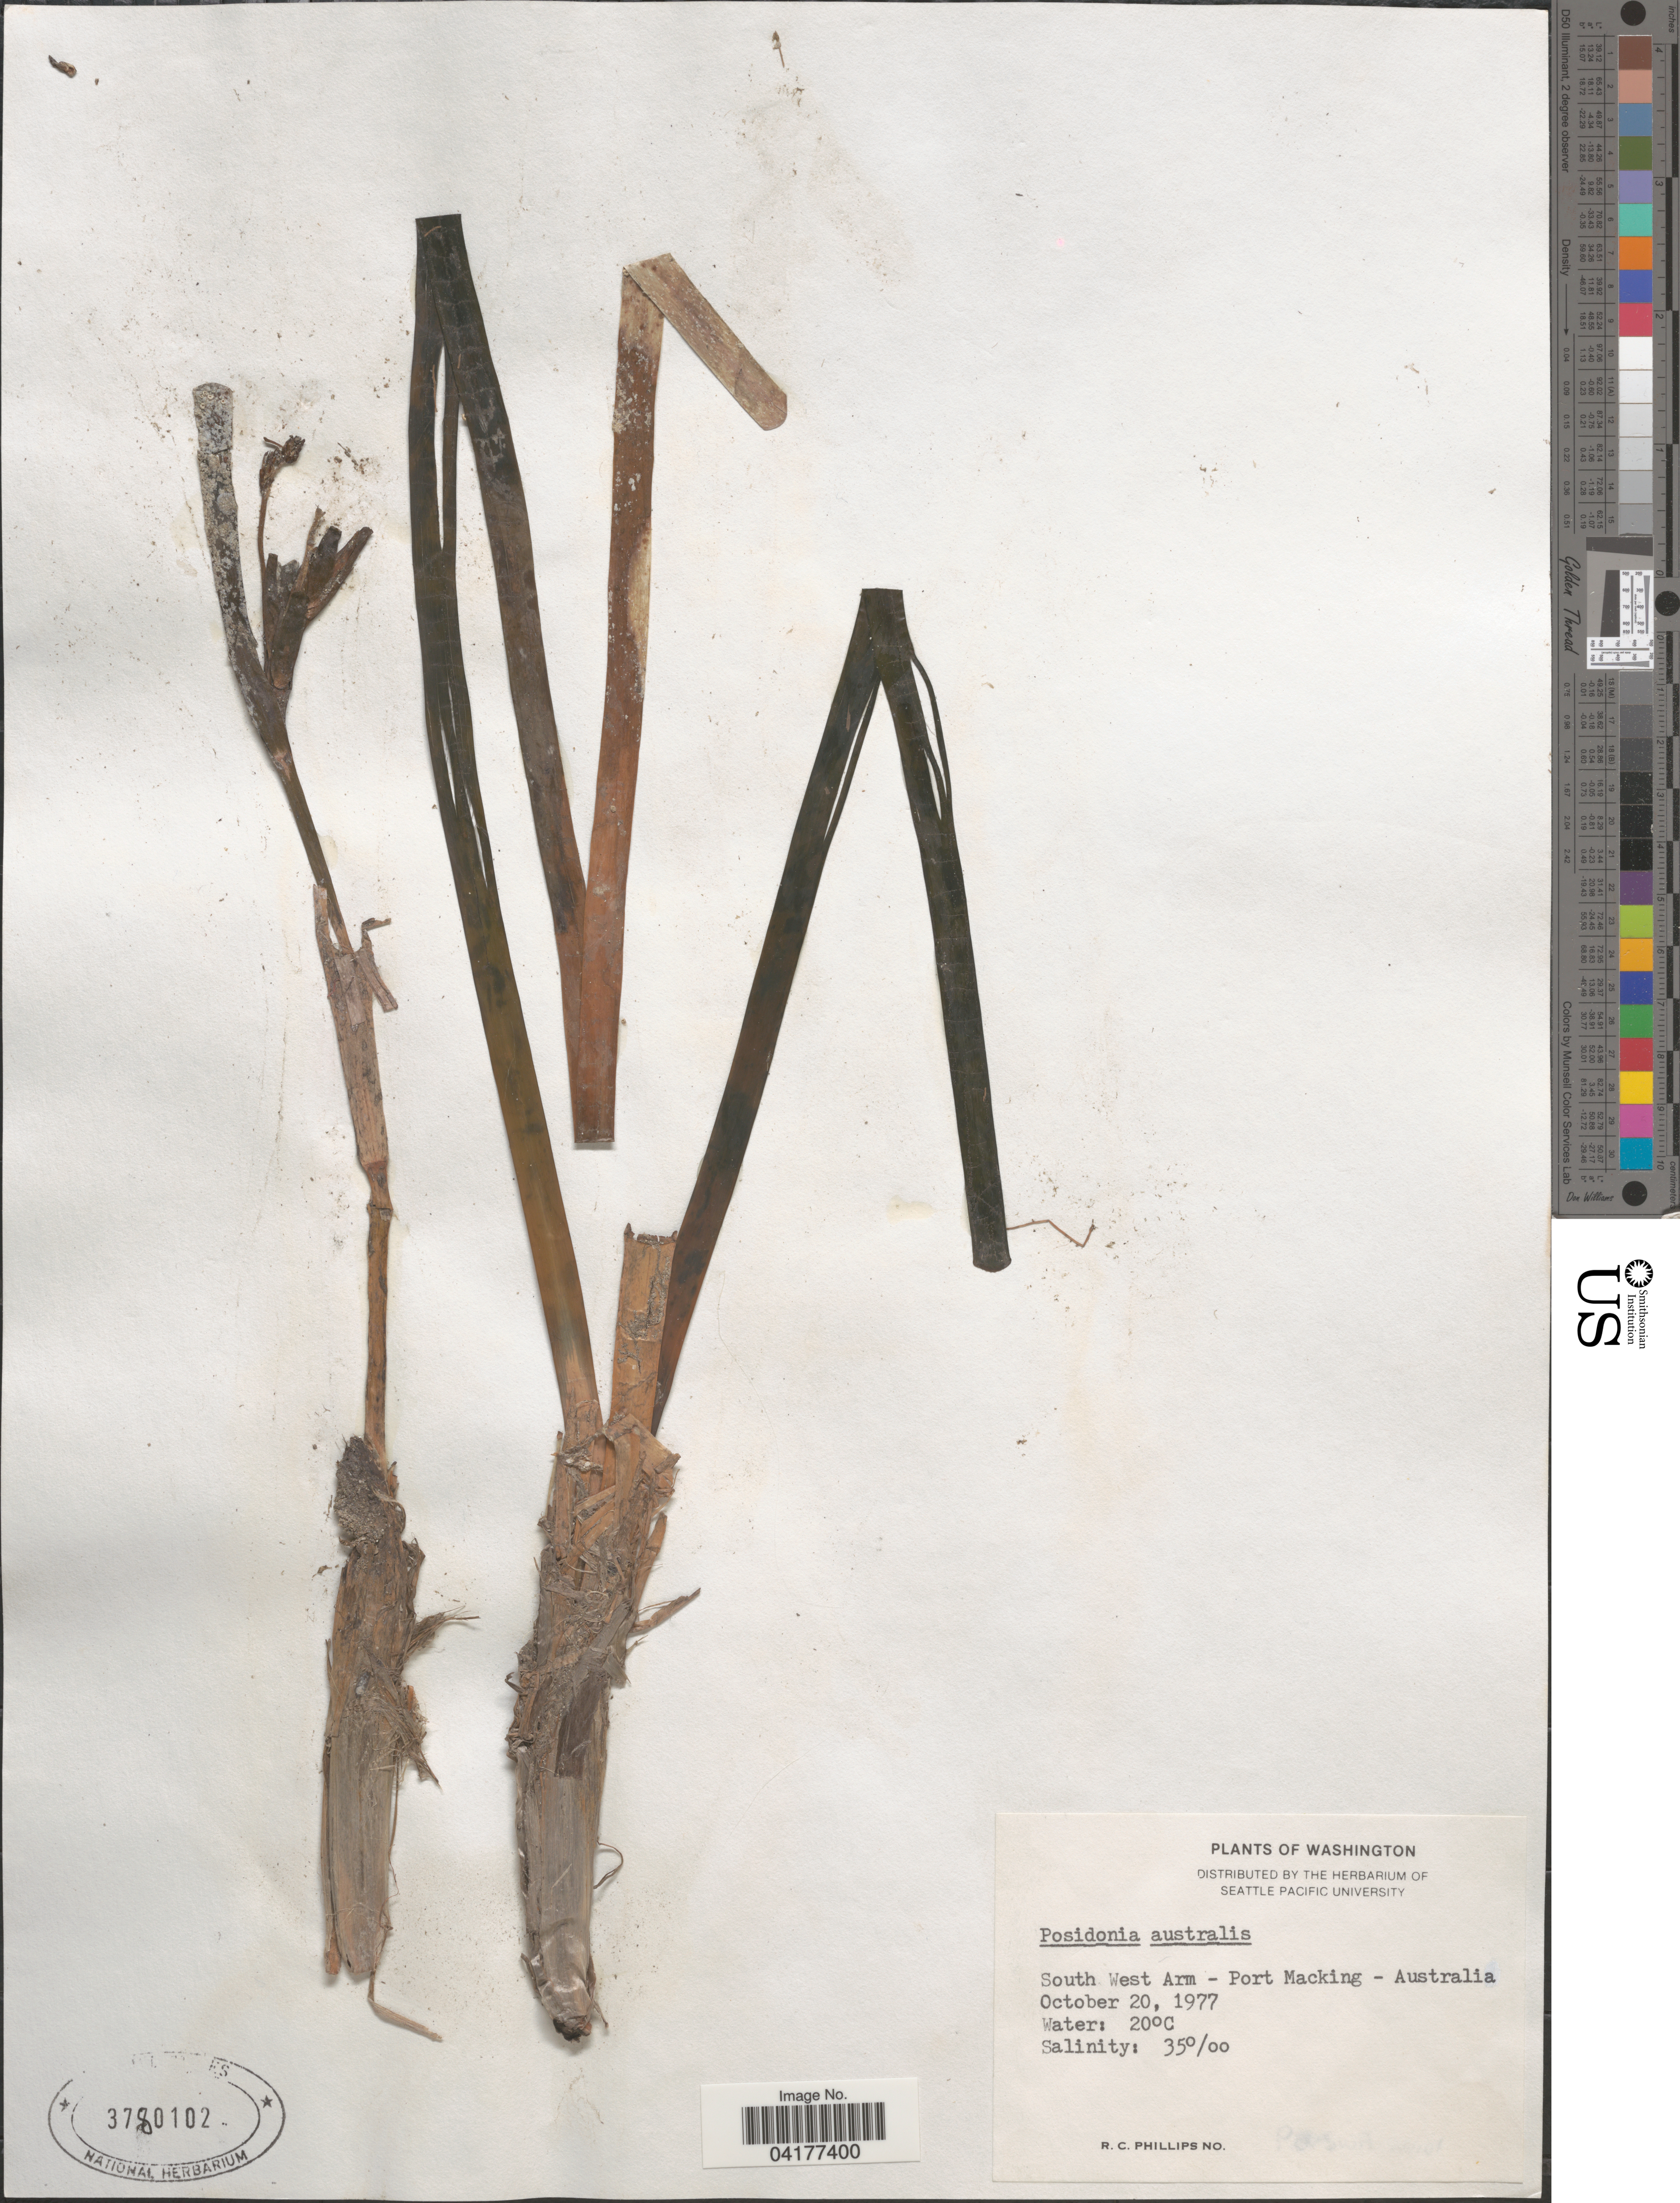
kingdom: Plantae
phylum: Tracheophyta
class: Liliopsida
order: Alismatales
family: Posidoniaceae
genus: Posidonia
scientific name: Posidonia australis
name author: Hook. f.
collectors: R. C. Phillips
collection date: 1977-10-20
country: Australia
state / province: New South Wales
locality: South West Arm - Port Macking [= Port Hacking].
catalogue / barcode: US 3780102